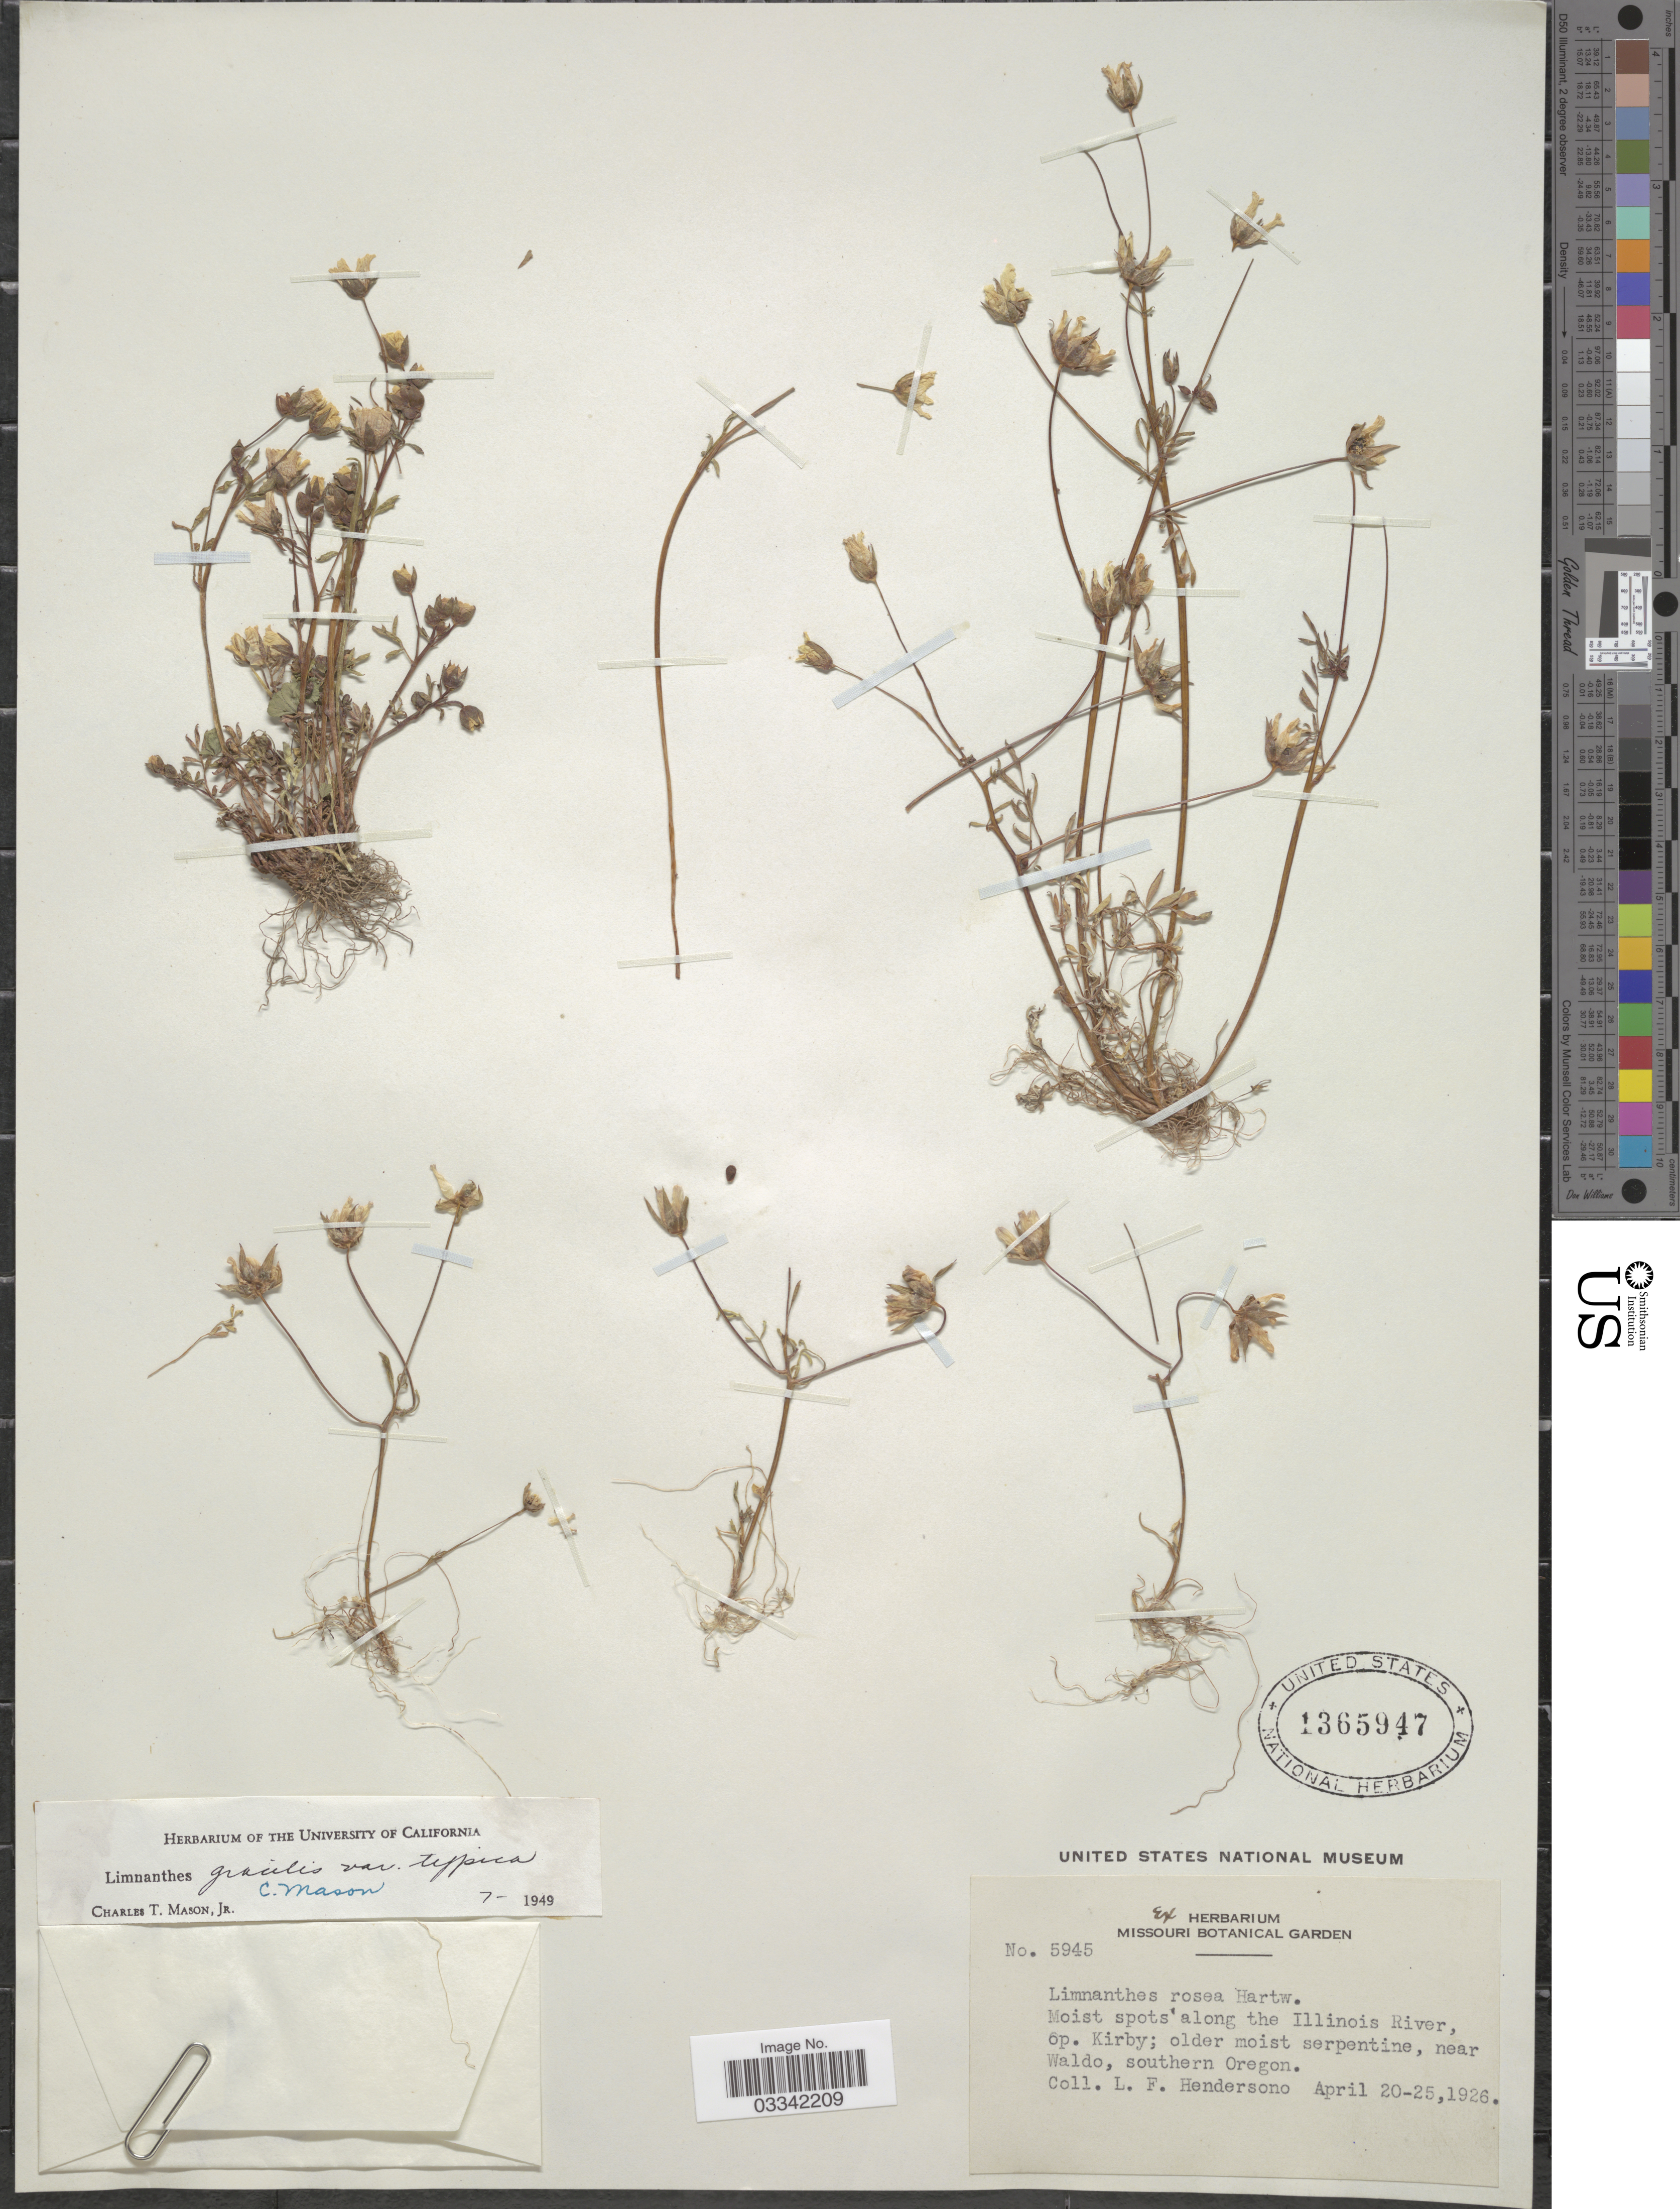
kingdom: Plantae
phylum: Tracheophyta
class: Magnoliopsida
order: Brassicales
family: Limnanthaceae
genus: Limnanthes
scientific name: Limnanthes gracilis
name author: Howell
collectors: L. Henderson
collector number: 5945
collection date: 1926-04-20/1926-04-25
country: United States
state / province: Oregon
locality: Moist spots along the Illinois River, op. Kirby; older moist serpentine, near Waldo, southern Oregon.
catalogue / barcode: US 1365947